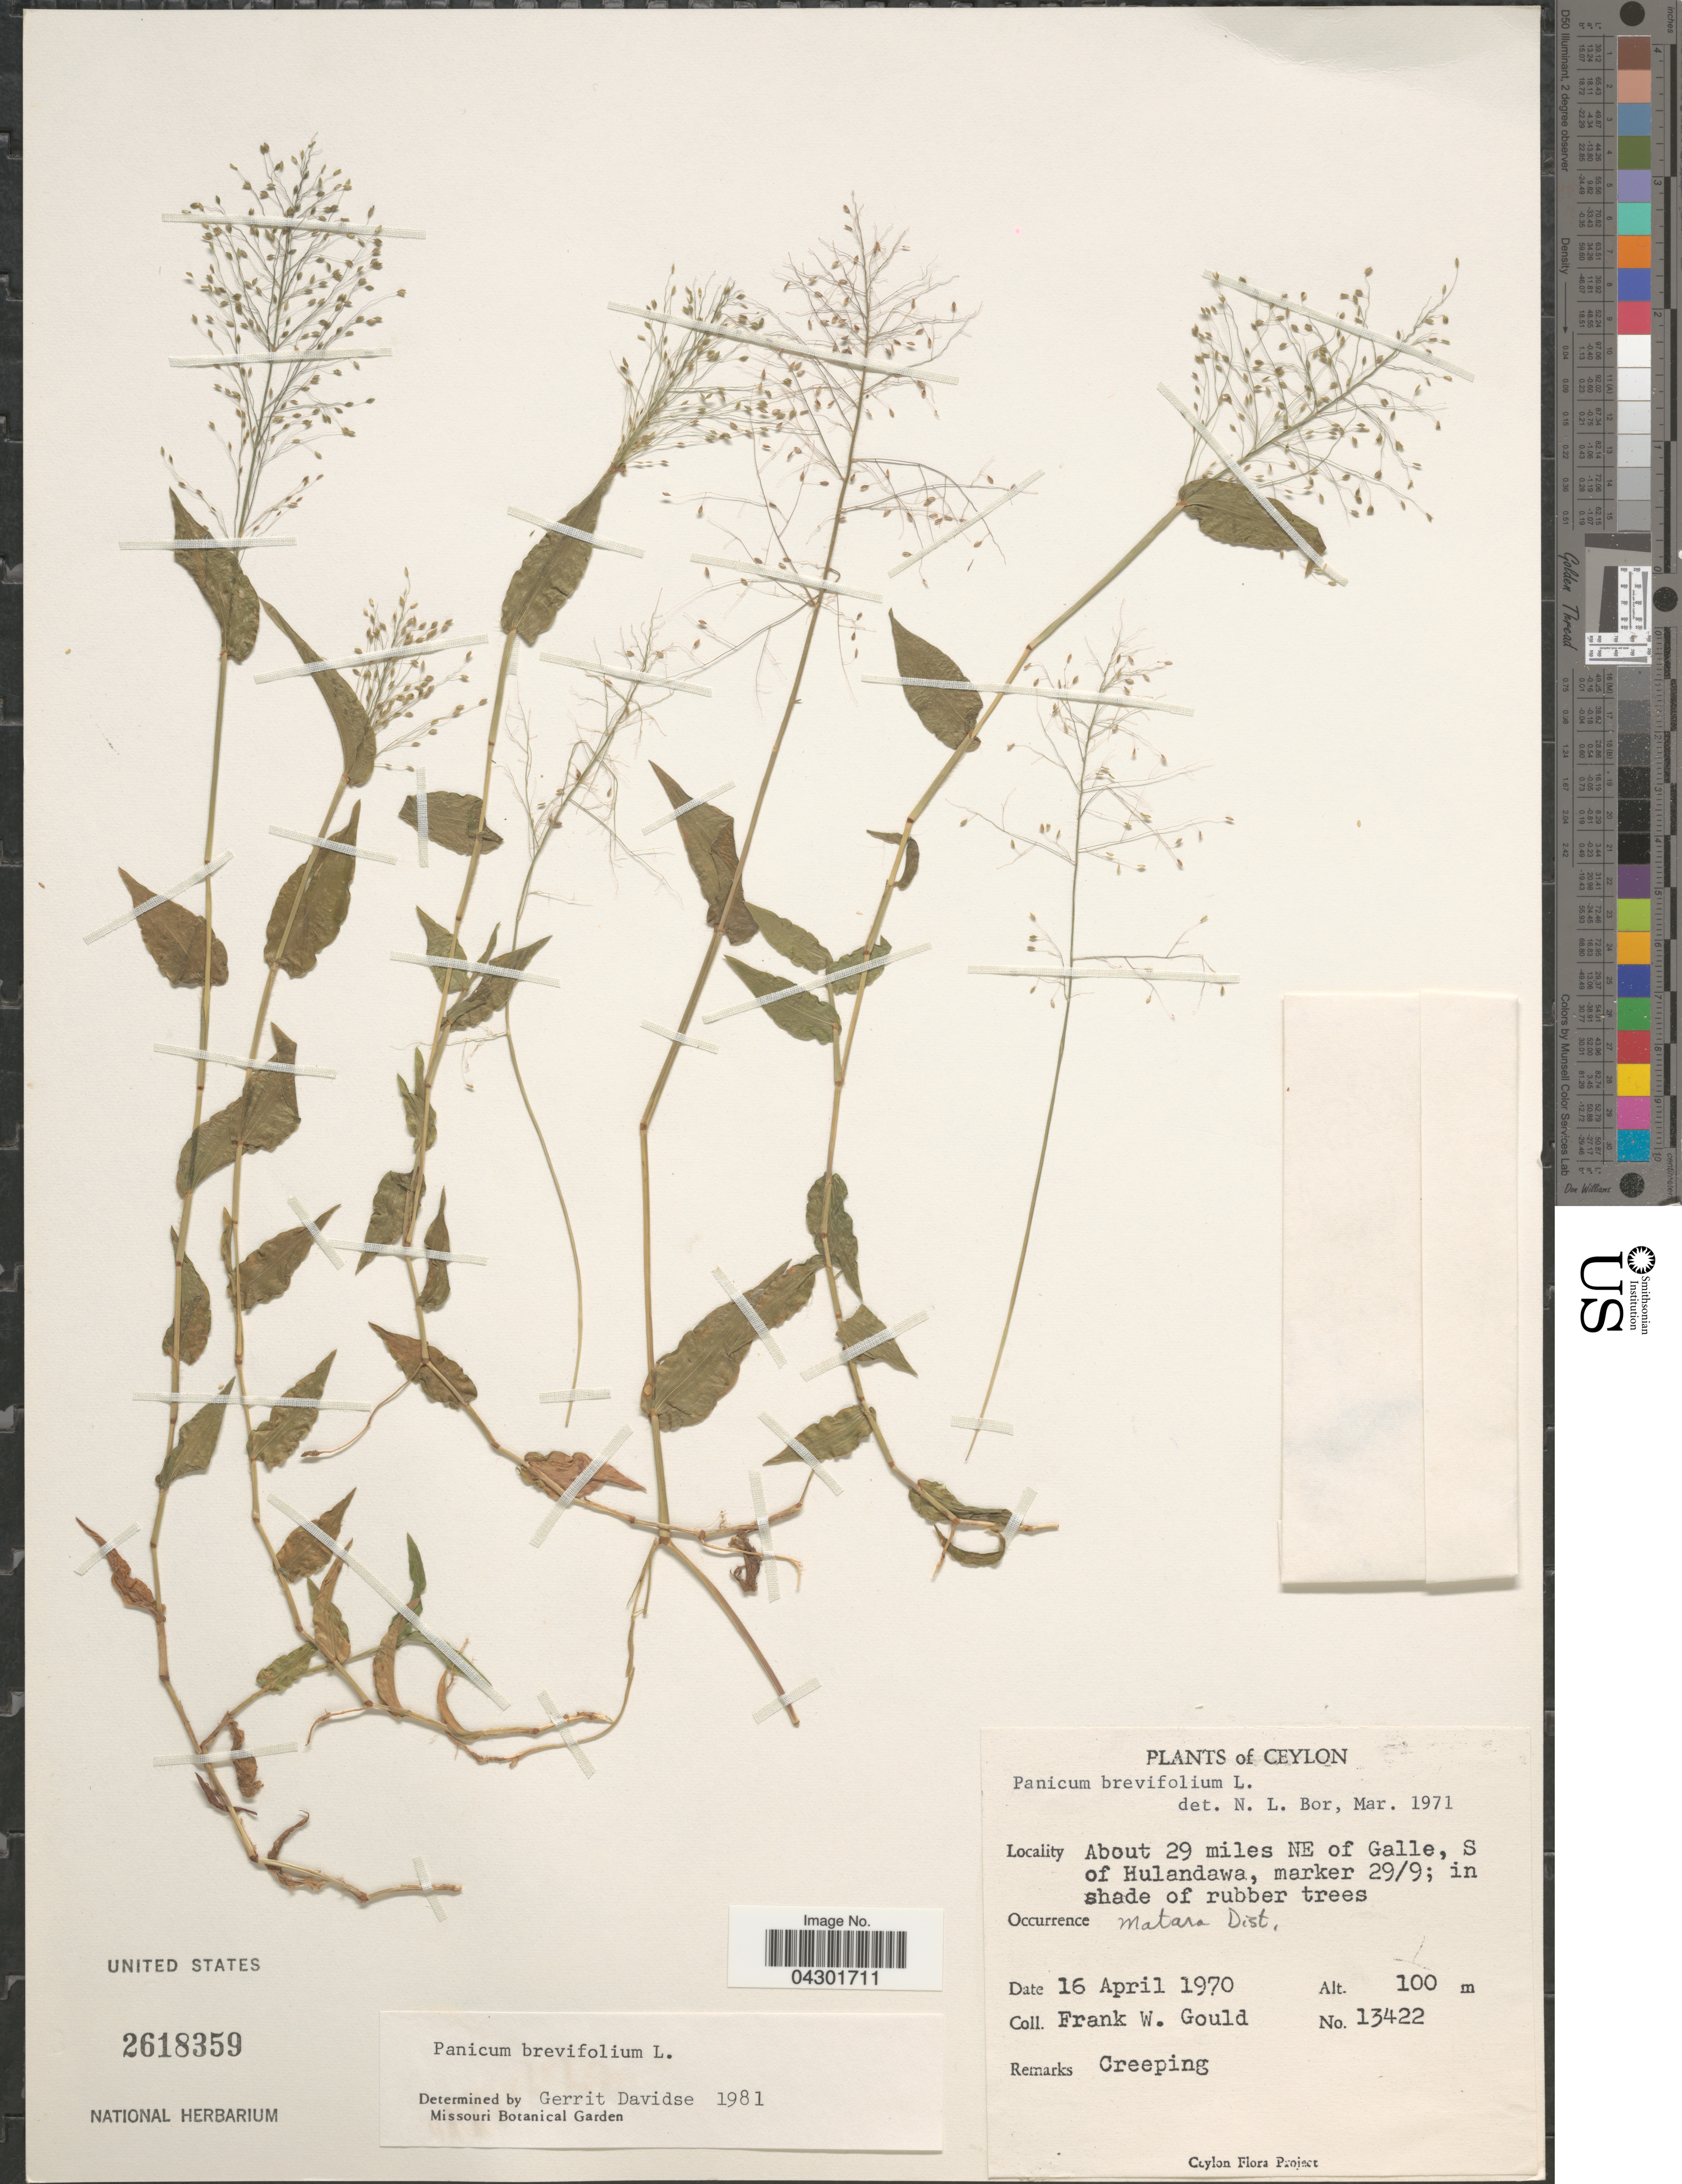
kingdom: Plantae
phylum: Tracheophyta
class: Liliopsida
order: Poales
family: Poaceae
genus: Panicum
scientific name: Panicum brevifolium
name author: L.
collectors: F. W. Gould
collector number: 13422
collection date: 1970-04-16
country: Sri Lanka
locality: Ceylon. About 29 miles NE of Galle, S of Hulandawa, marker 29/9; in shade of rubber trees. Matara Dist.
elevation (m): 100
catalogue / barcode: US 2618359